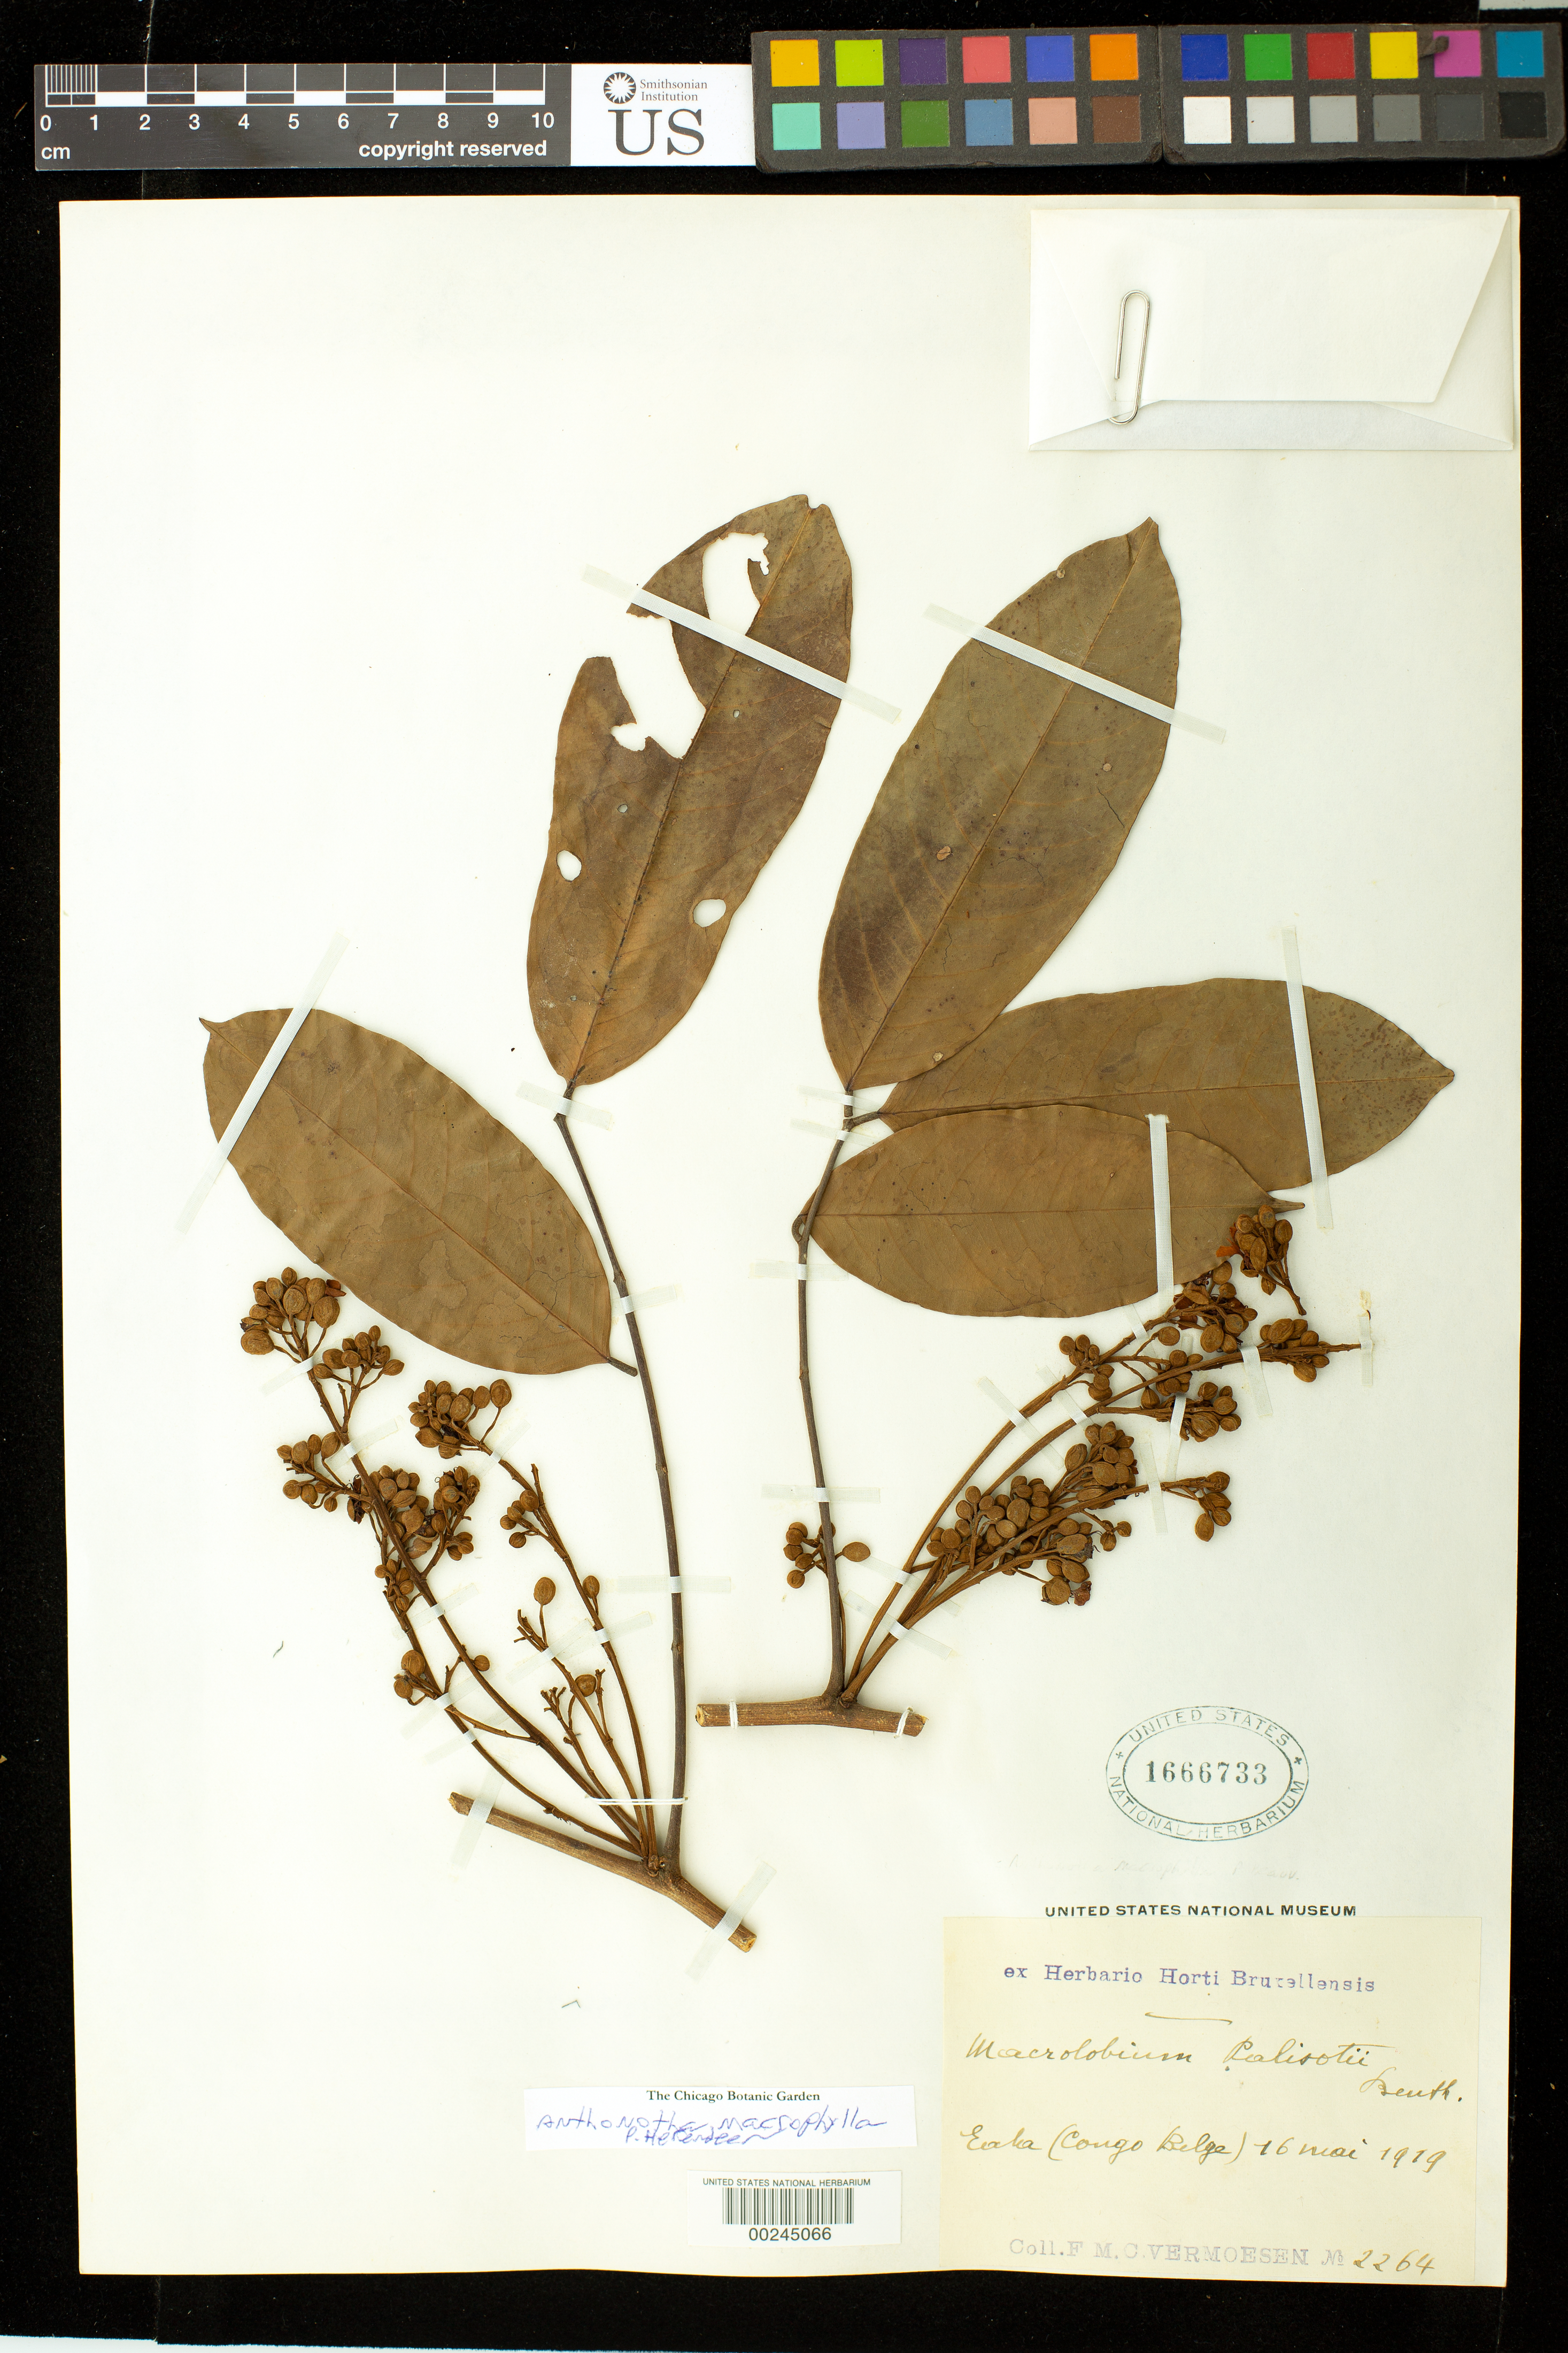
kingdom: Plantae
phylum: Tracheophyta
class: Magnoliopsida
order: Fabales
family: Fabaceae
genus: Macrolobium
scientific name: Macrolobium palisoti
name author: Benth.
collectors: C. Vermoesen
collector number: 2264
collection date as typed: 16 May 1919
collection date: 1919-05-16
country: Congo, Democratic Republic of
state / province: Équateur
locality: Eala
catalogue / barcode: US 1666733